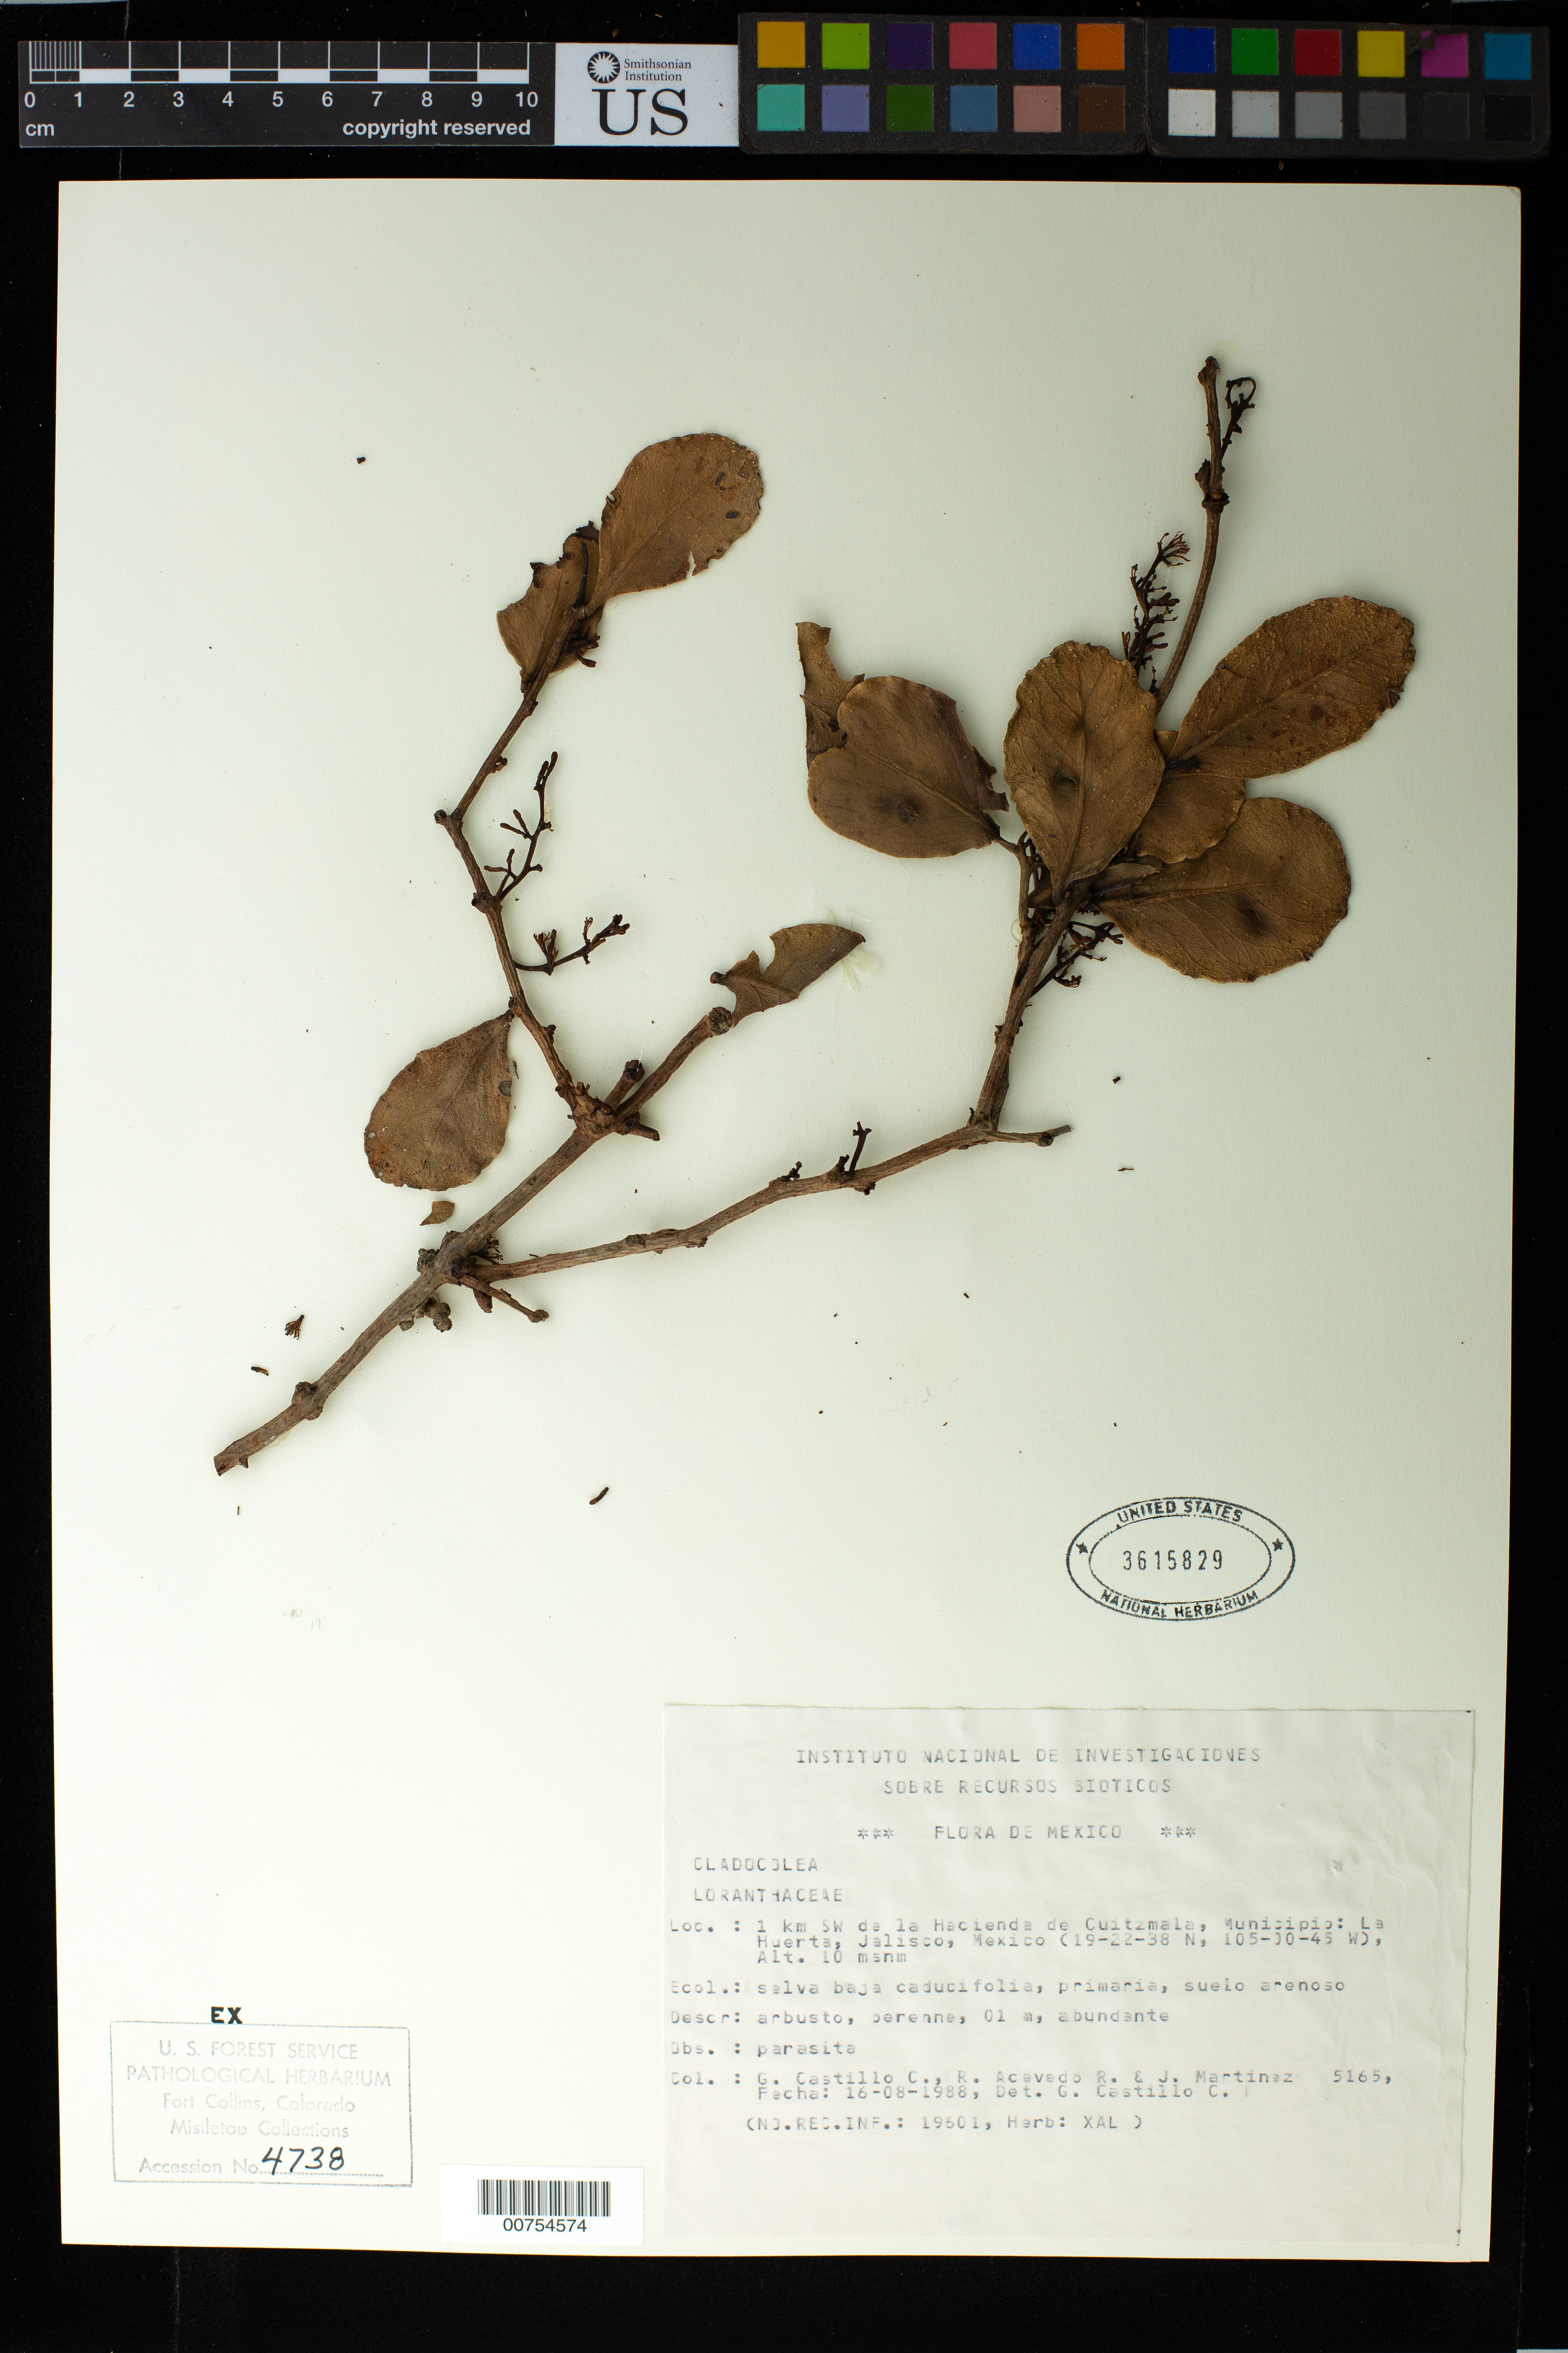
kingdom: Plantae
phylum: Tracheophyta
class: Magnoliopsida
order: Santalales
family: Loranthaceae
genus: Cladocolea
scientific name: Cladocolea sp.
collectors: G. Castillo C., R. Acevedo R. & J. L. Martinez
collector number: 5165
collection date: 1988-08-16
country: Mexico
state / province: Jalisco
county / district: La Huerta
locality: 1 km SW de la Hacienda de Cuitzmala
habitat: selva baja caducifolia, primaria, suelo arenoso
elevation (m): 10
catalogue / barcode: US 3615829